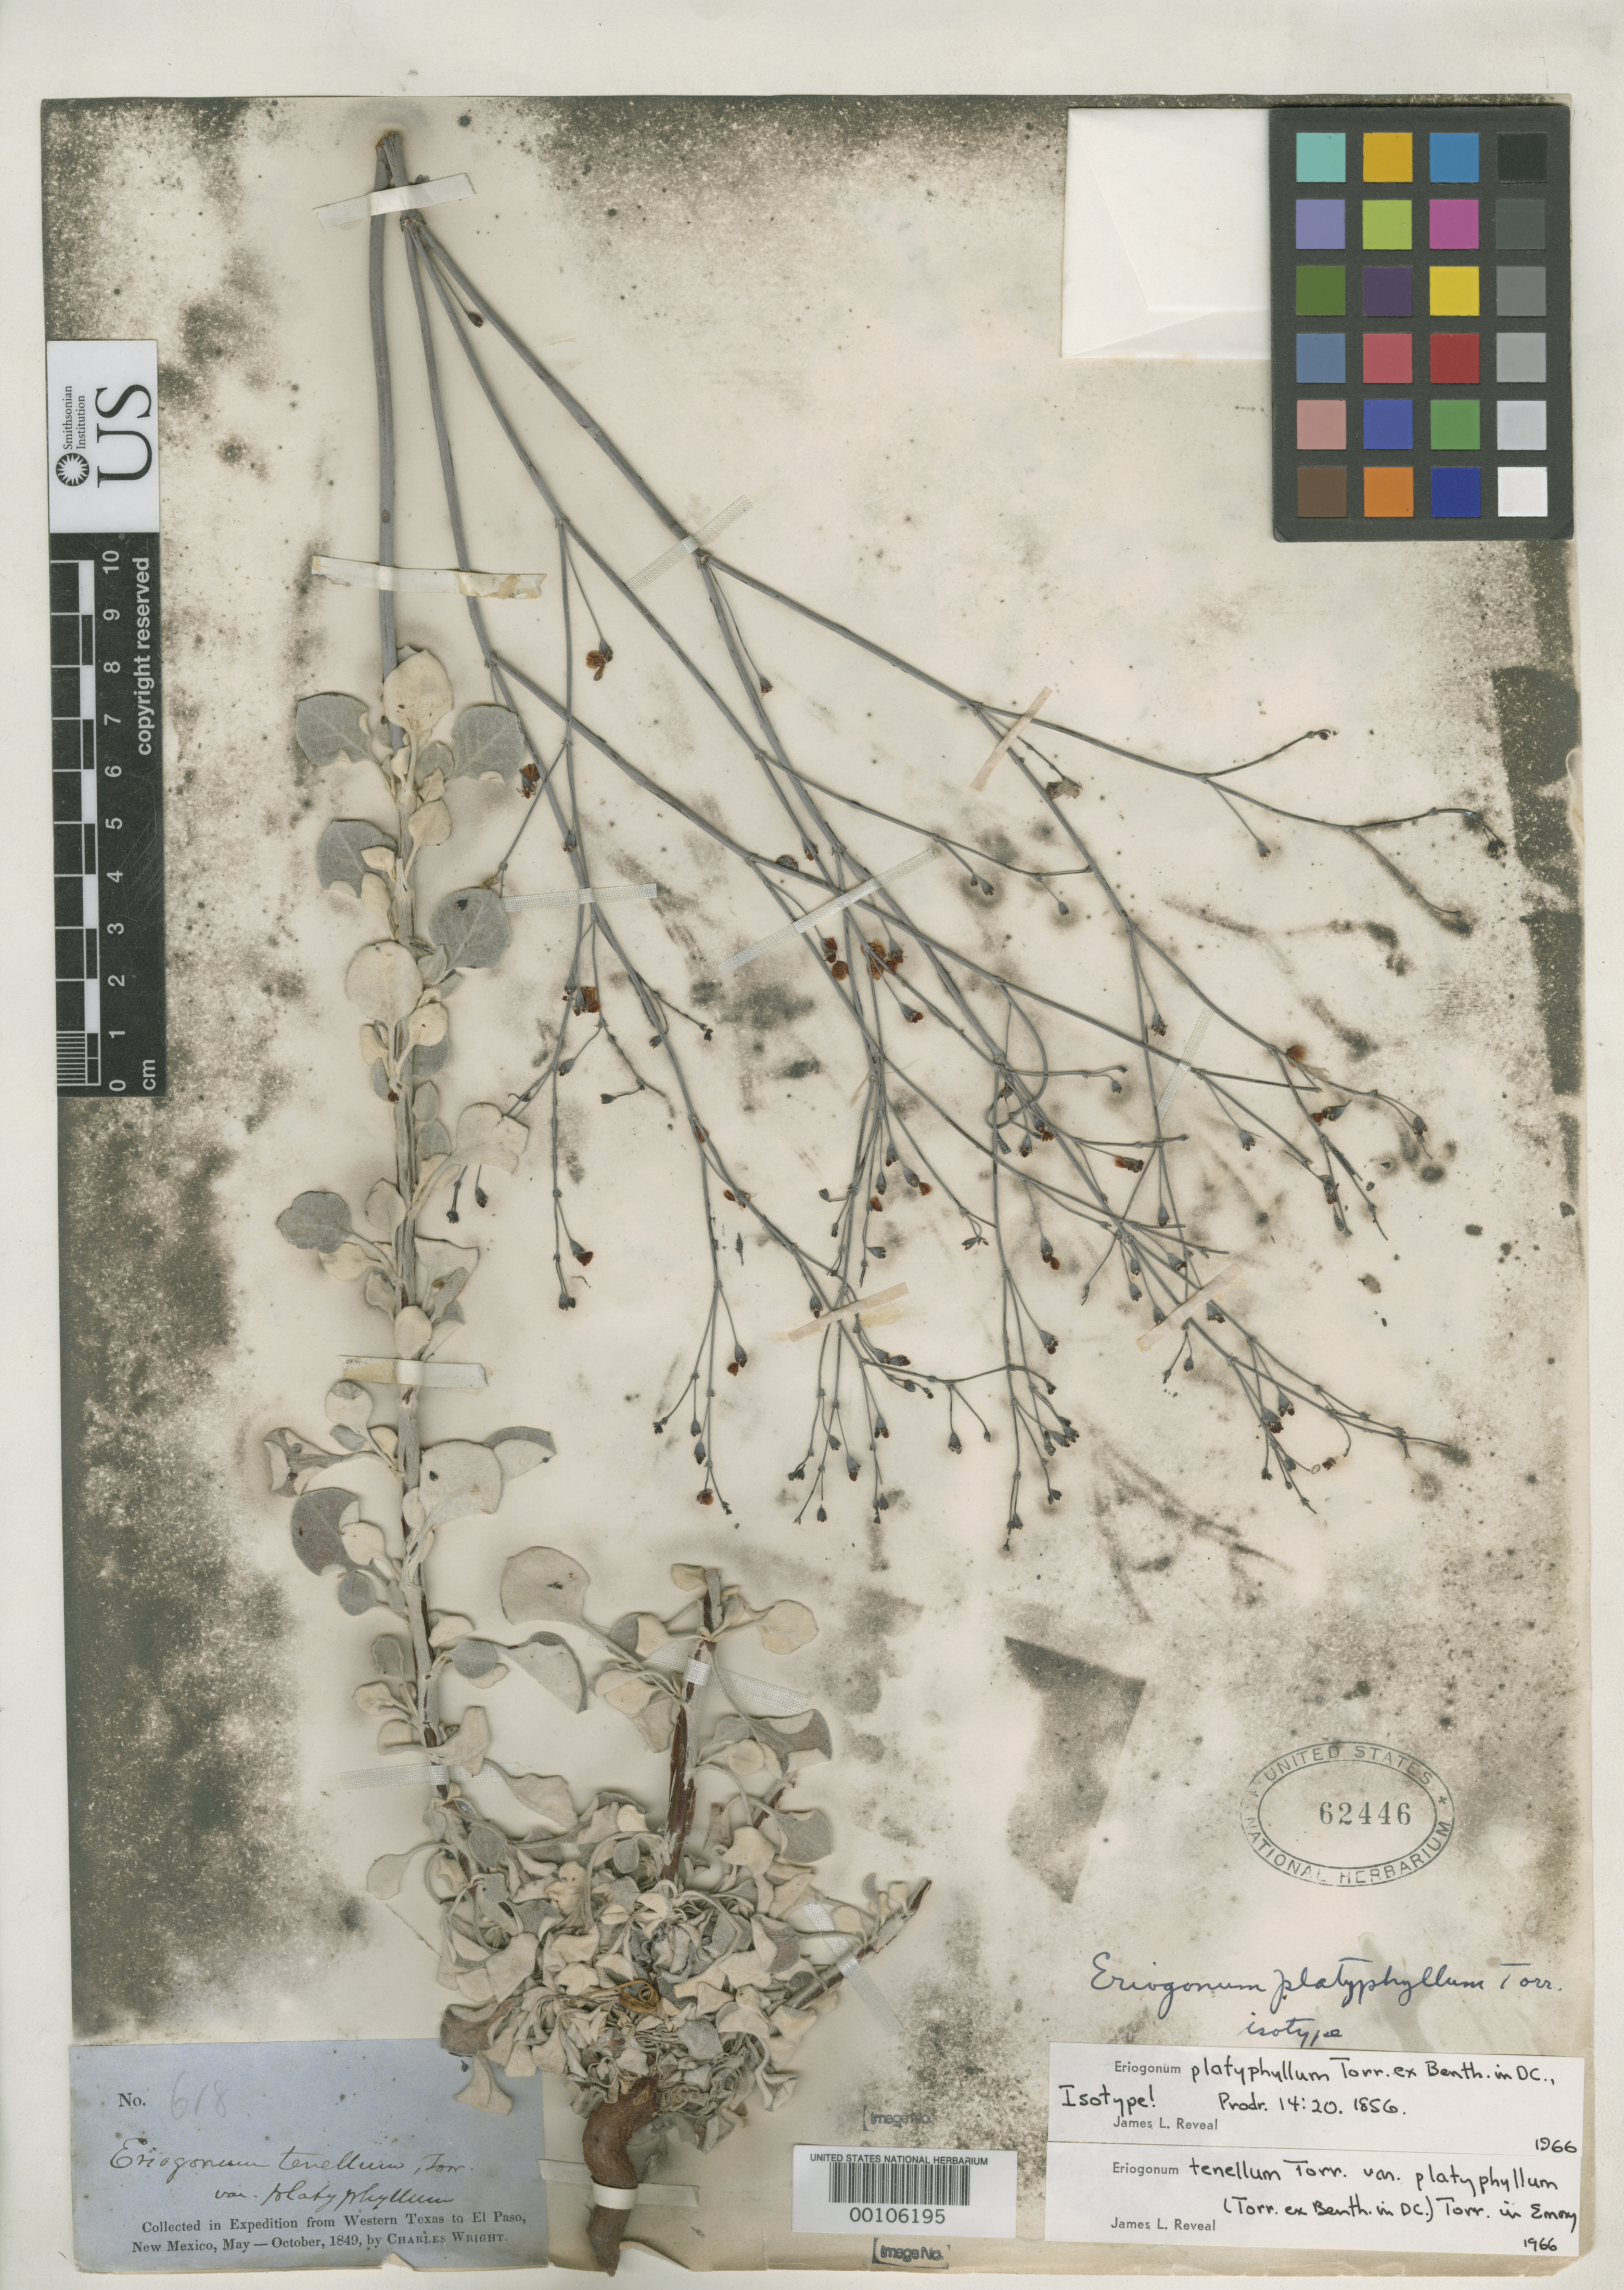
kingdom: Plantae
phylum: Tracheophyta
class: Magnoliopsida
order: Caryophyllales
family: Polygonaceae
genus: Eriogonum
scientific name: Eriogonum platyphyllum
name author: Torr. ex Benth. in DC.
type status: Isotype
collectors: C. Wright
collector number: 618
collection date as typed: Oct 1849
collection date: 1849-10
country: United States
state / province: Texas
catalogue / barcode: US 62446